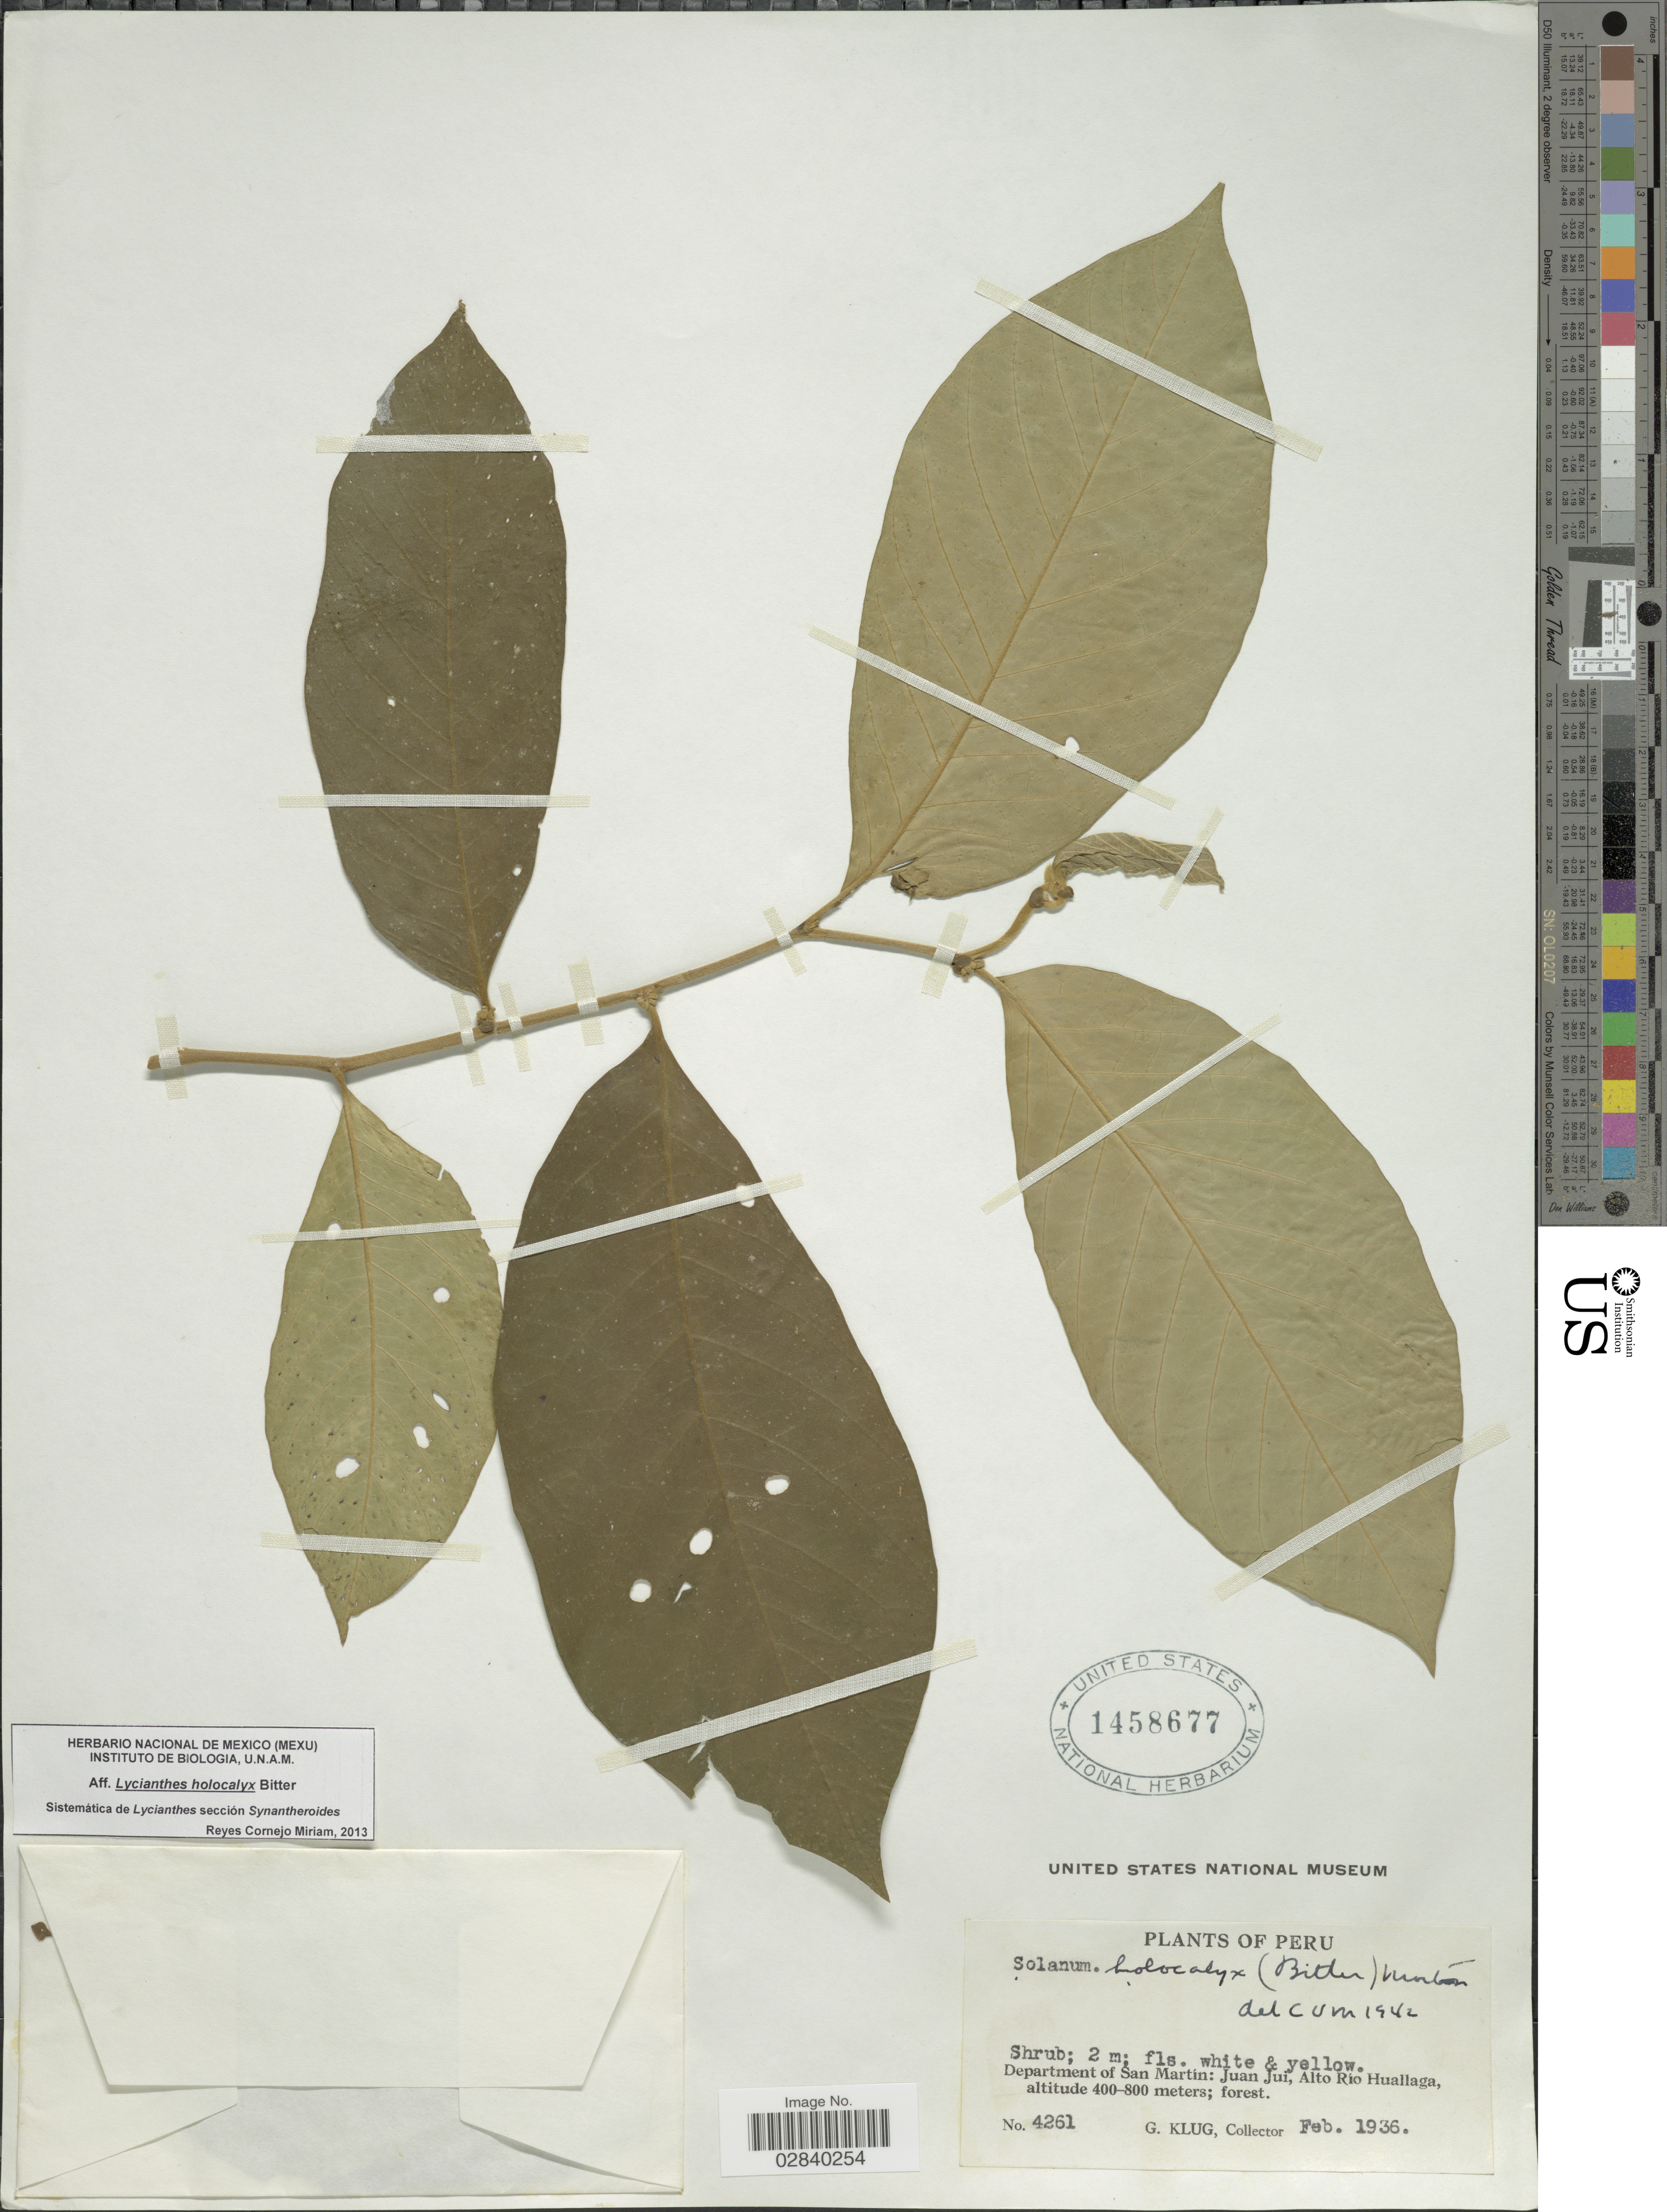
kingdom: Plantae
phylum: Tracheophyta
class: Magnoliopsida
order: Solanales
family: Solanaceae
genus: Lycianthes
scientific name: Lycianthes holocalyx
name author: Bitter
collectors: G. Klug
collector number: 4261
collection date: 1936-02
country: Peru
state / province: San Martín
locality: Department of San Martín: Juan Jui, Alto Río Huallaga.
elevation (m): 400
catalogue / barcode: US 1458677